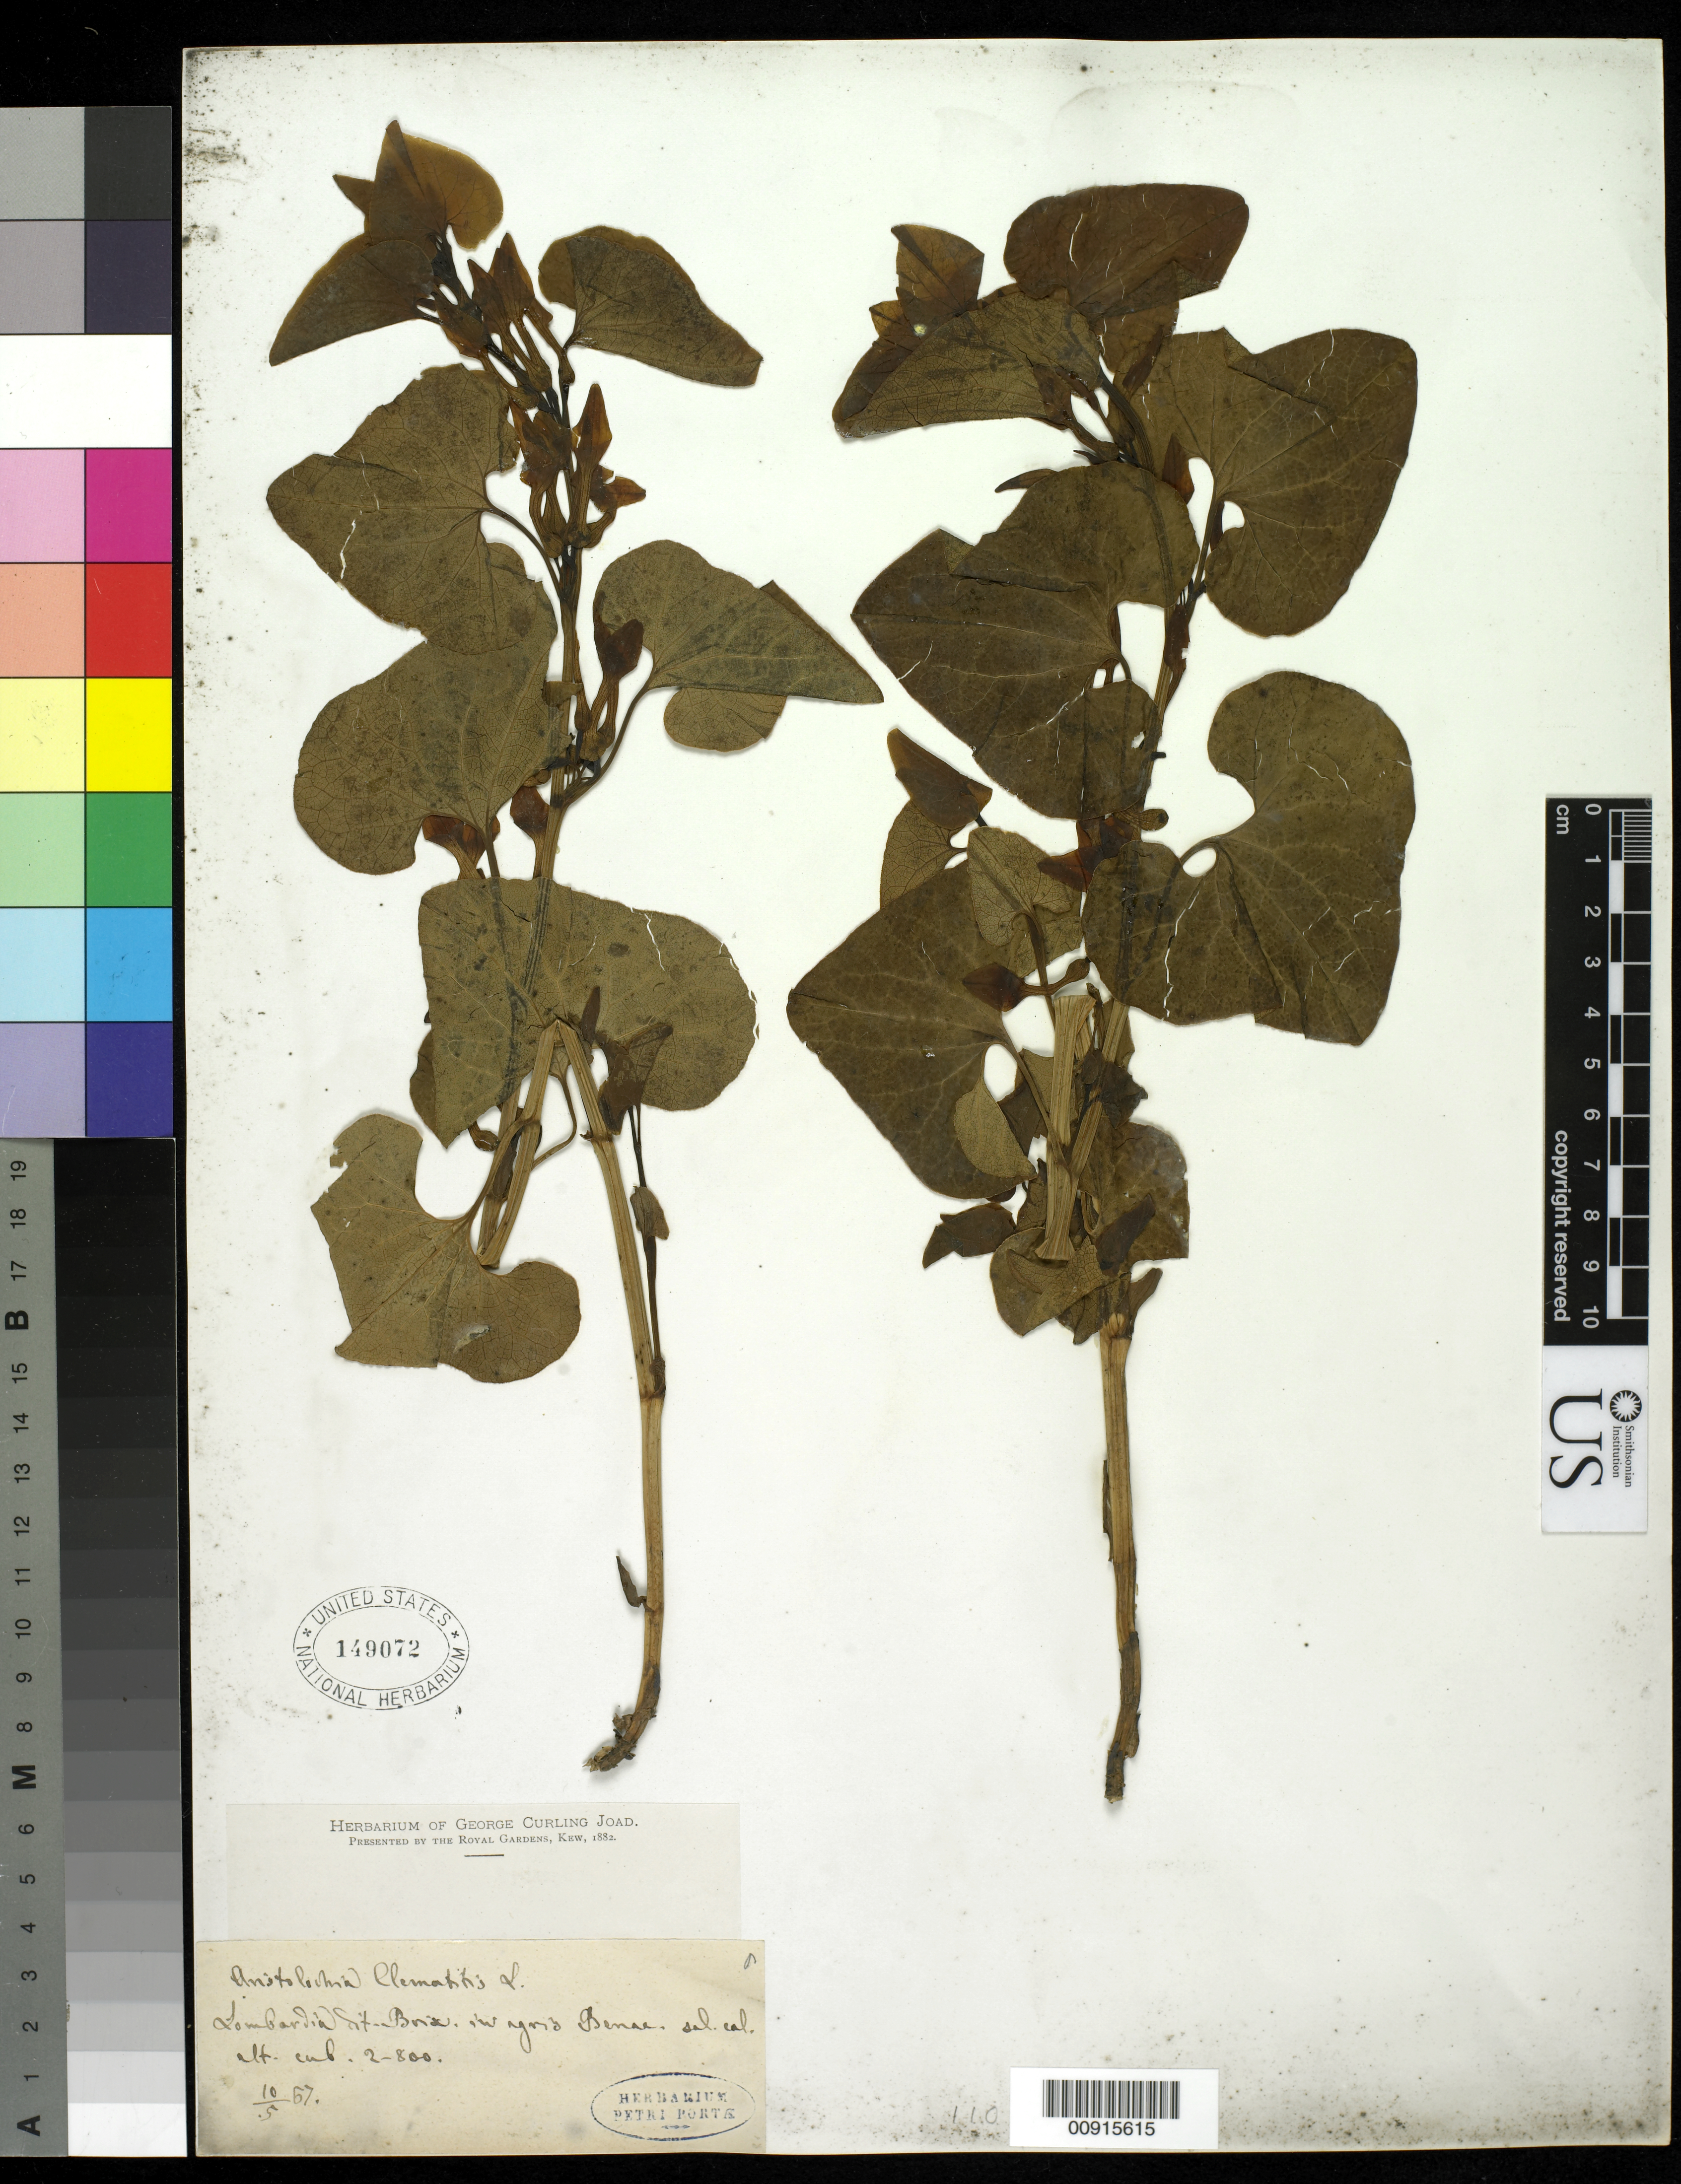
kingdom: Plantae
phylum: Tracheophyta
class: Magnoliopsida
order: Piperales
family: Aristolochiaceae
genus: Aristolochia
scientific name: Aristolochia clematitis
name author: L.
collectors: P. Porta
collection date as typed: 10 written above 5, followed by 67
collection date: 1867-05-10 or 1867-10-05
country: Italy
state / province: Lombardy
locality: difficult handwriting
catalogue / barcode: US 149072